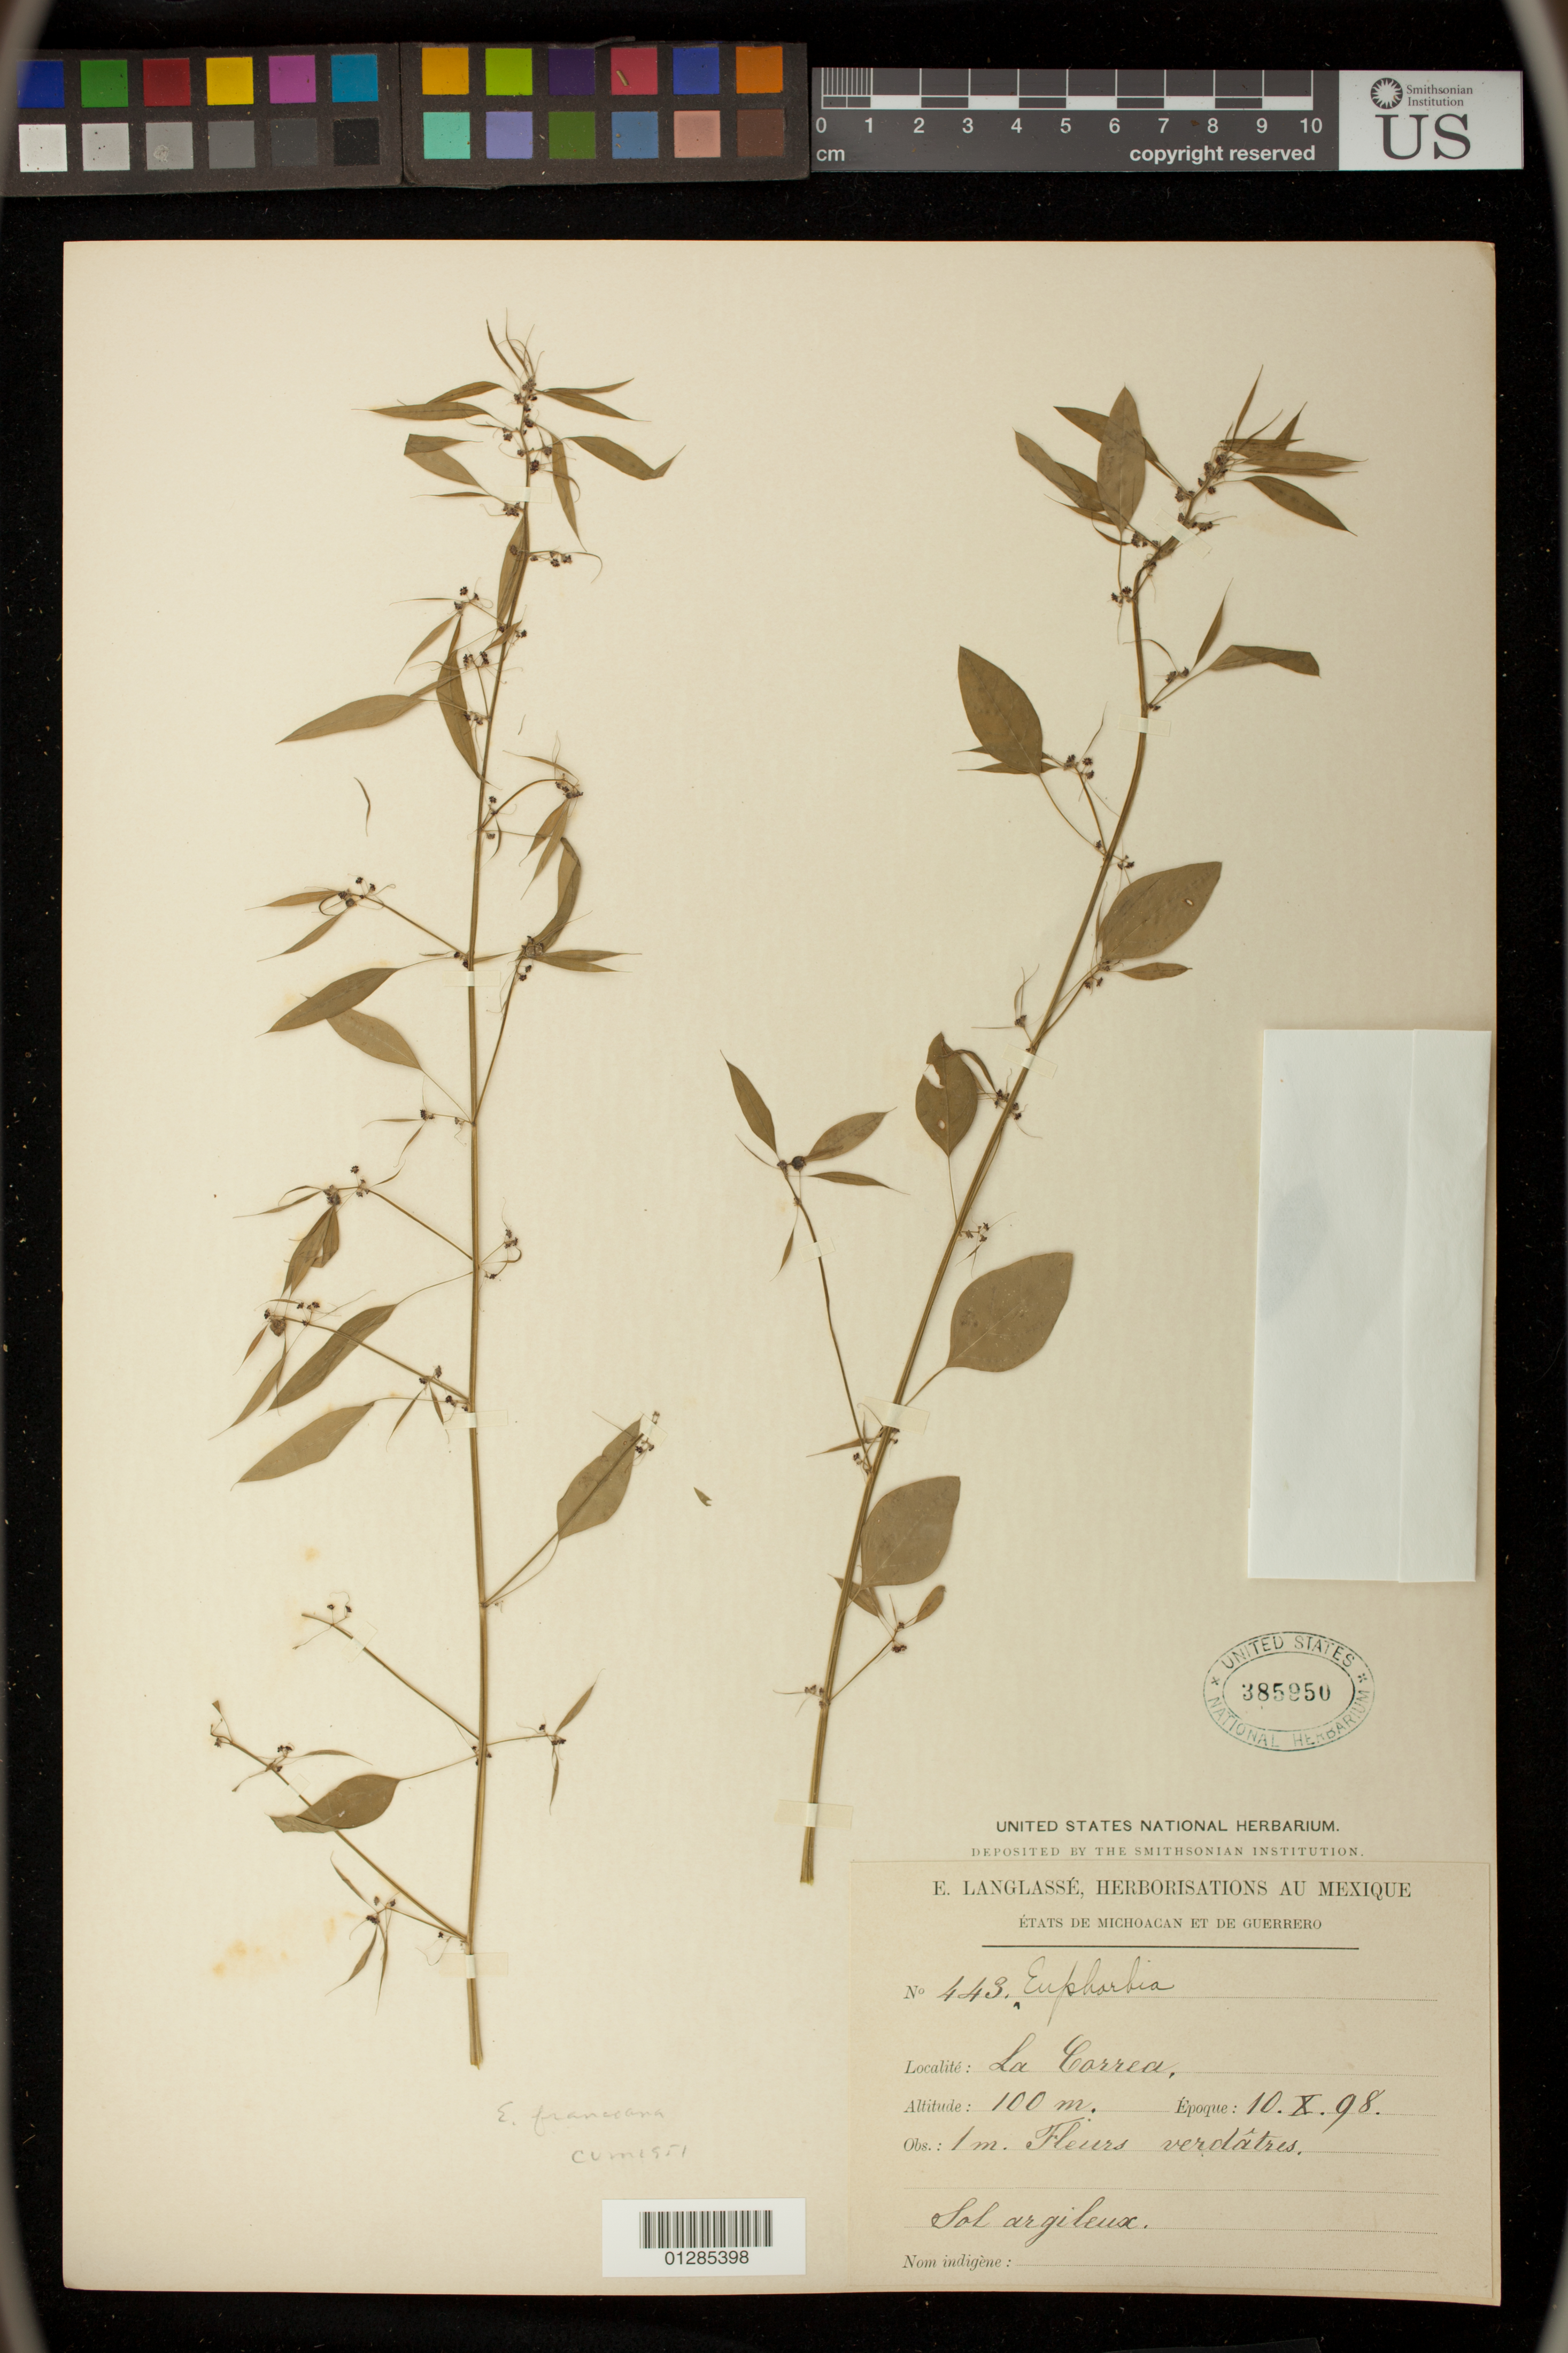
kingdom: Plantae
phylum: Tracheophyta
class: Magnoliopsida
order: Malpighiales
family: Euphorbiaceae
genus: Euphorbia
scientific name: Euphorbia francoana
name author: Boiss.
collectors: E. Langlassé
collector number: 443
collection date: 1898-10-10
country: Mexico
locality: La Correa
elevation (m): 100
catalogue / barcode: US 385950